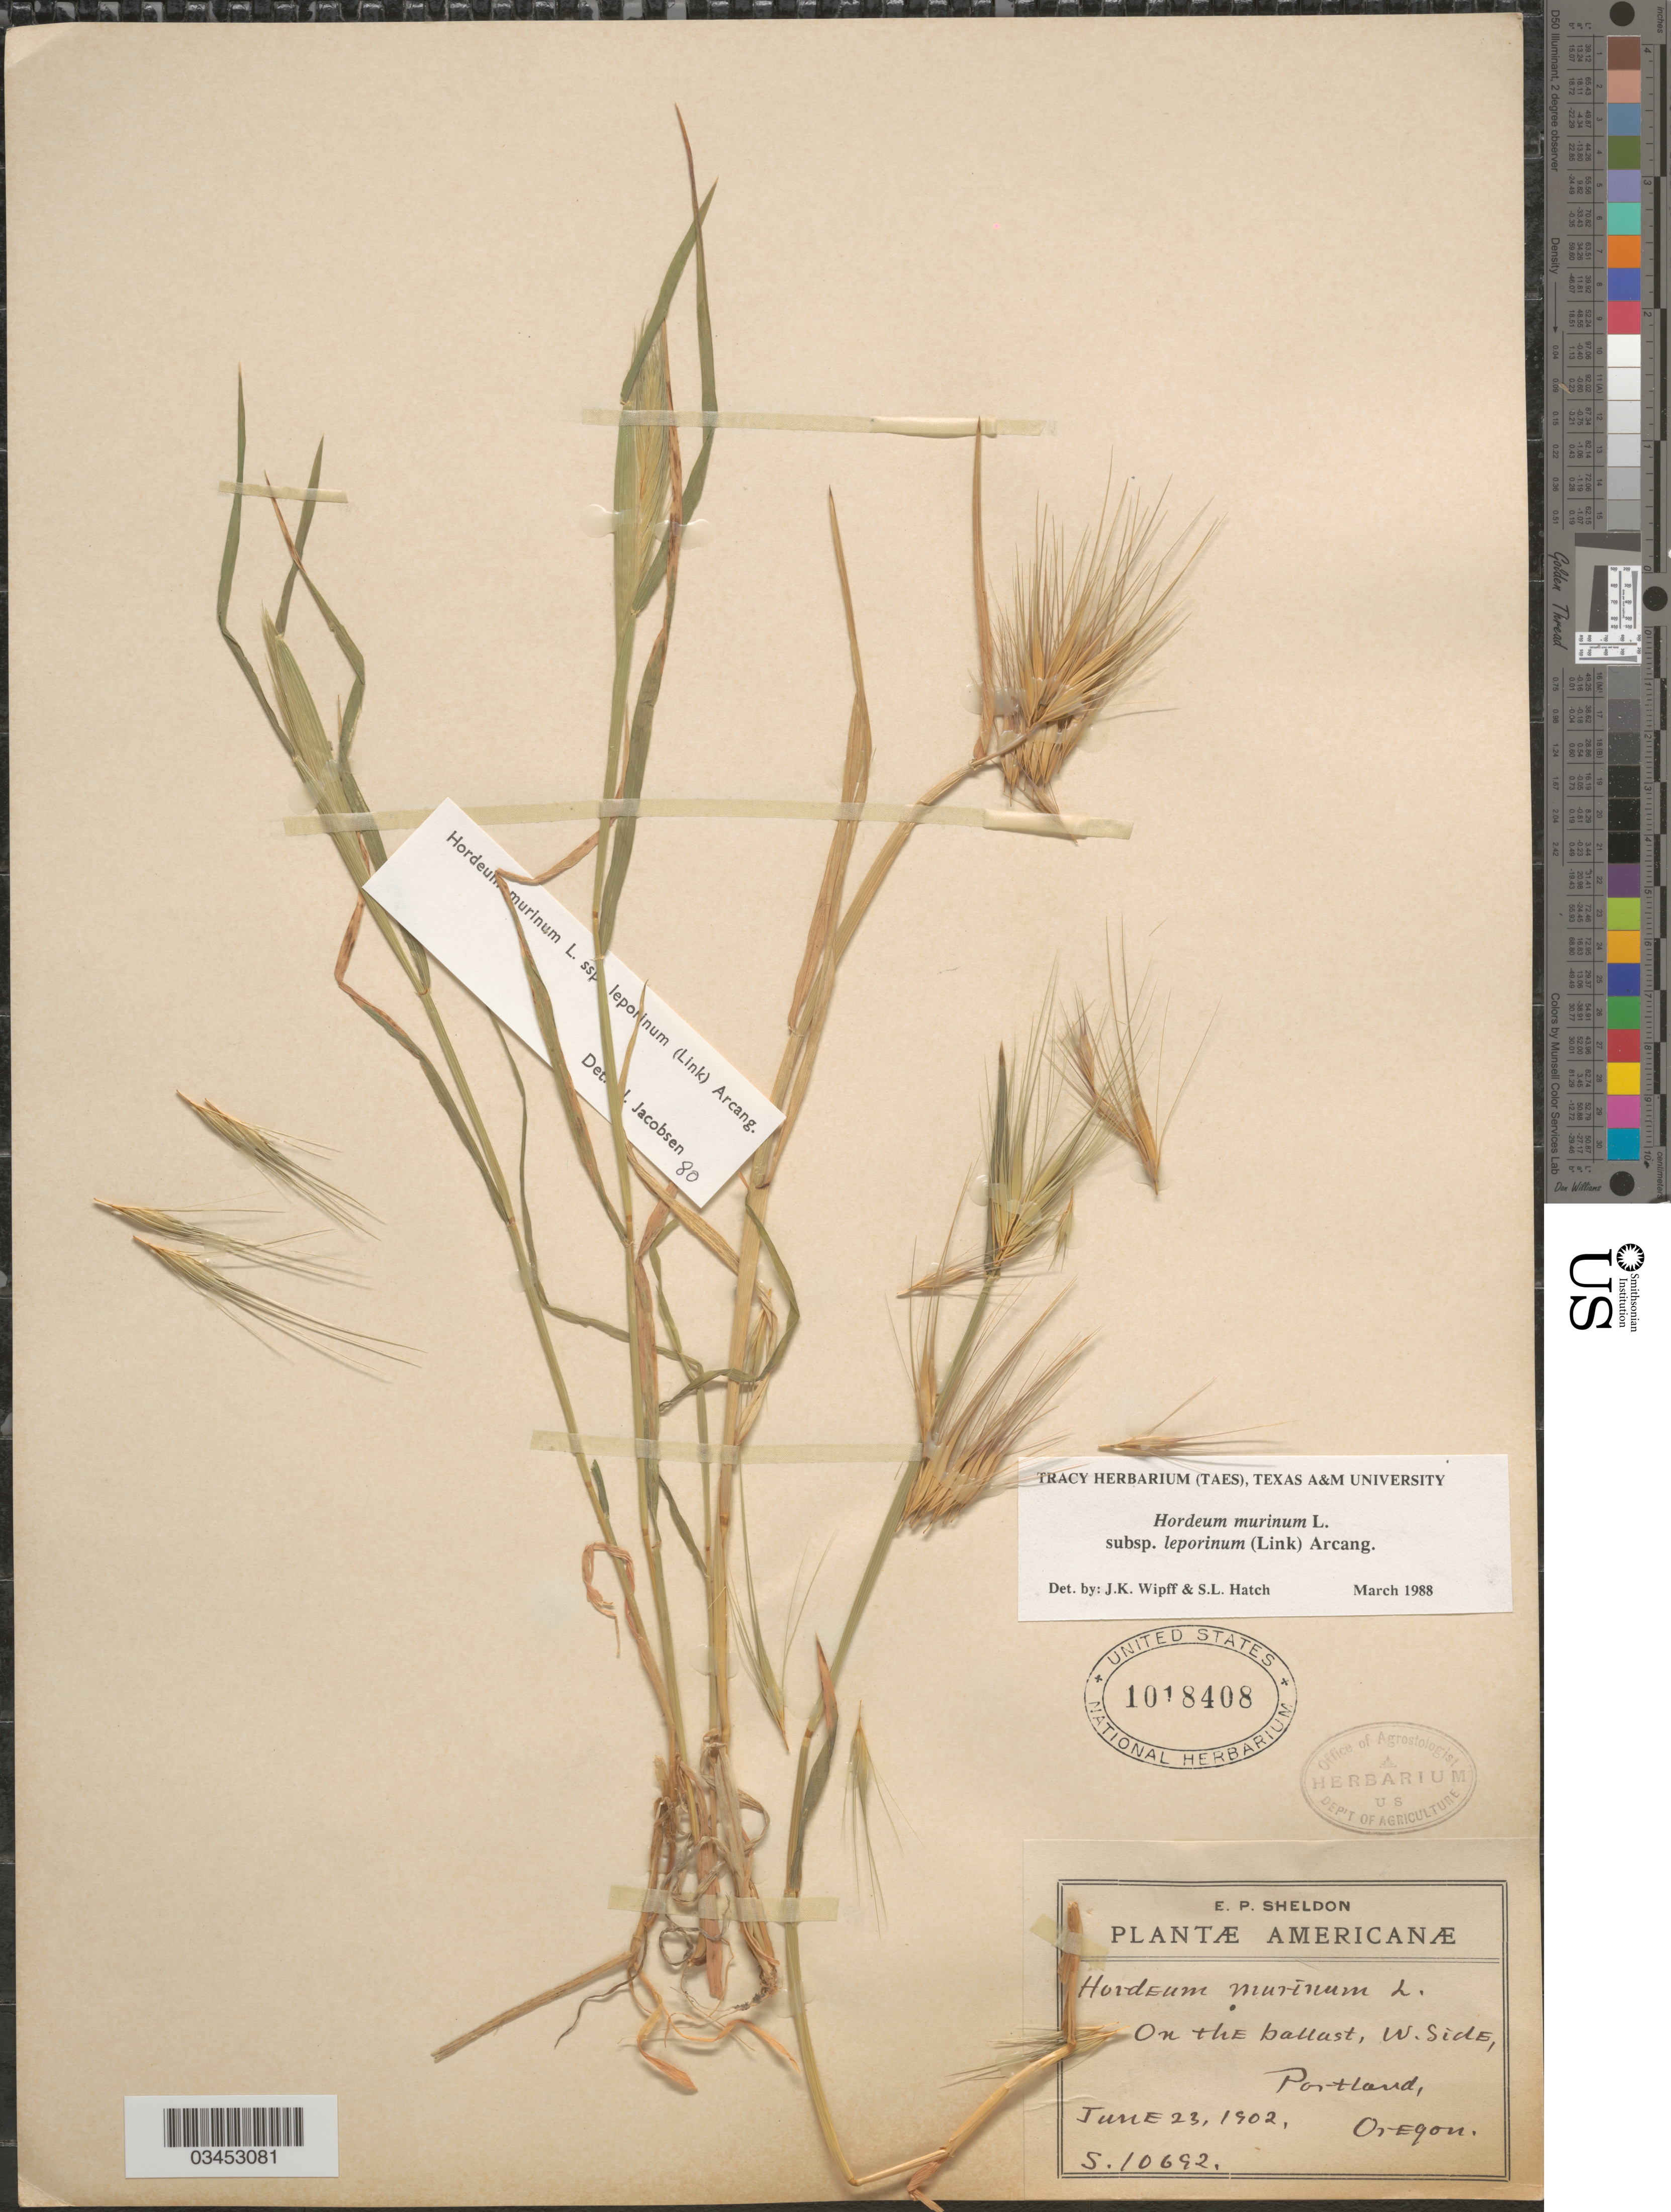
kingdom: Plantae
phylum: Tracheophyta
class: Liliopsida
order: Poales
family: Poaceae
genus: Hordeum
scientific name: Hordeum murinum subsp. leporinum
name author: (Link) Arcang.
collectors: E. P. Sheldon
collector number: S.10692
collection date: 1902-06-23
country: United States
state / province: Oregon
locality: On the ballast, W. Side, Portland.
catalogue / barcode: US 1018408